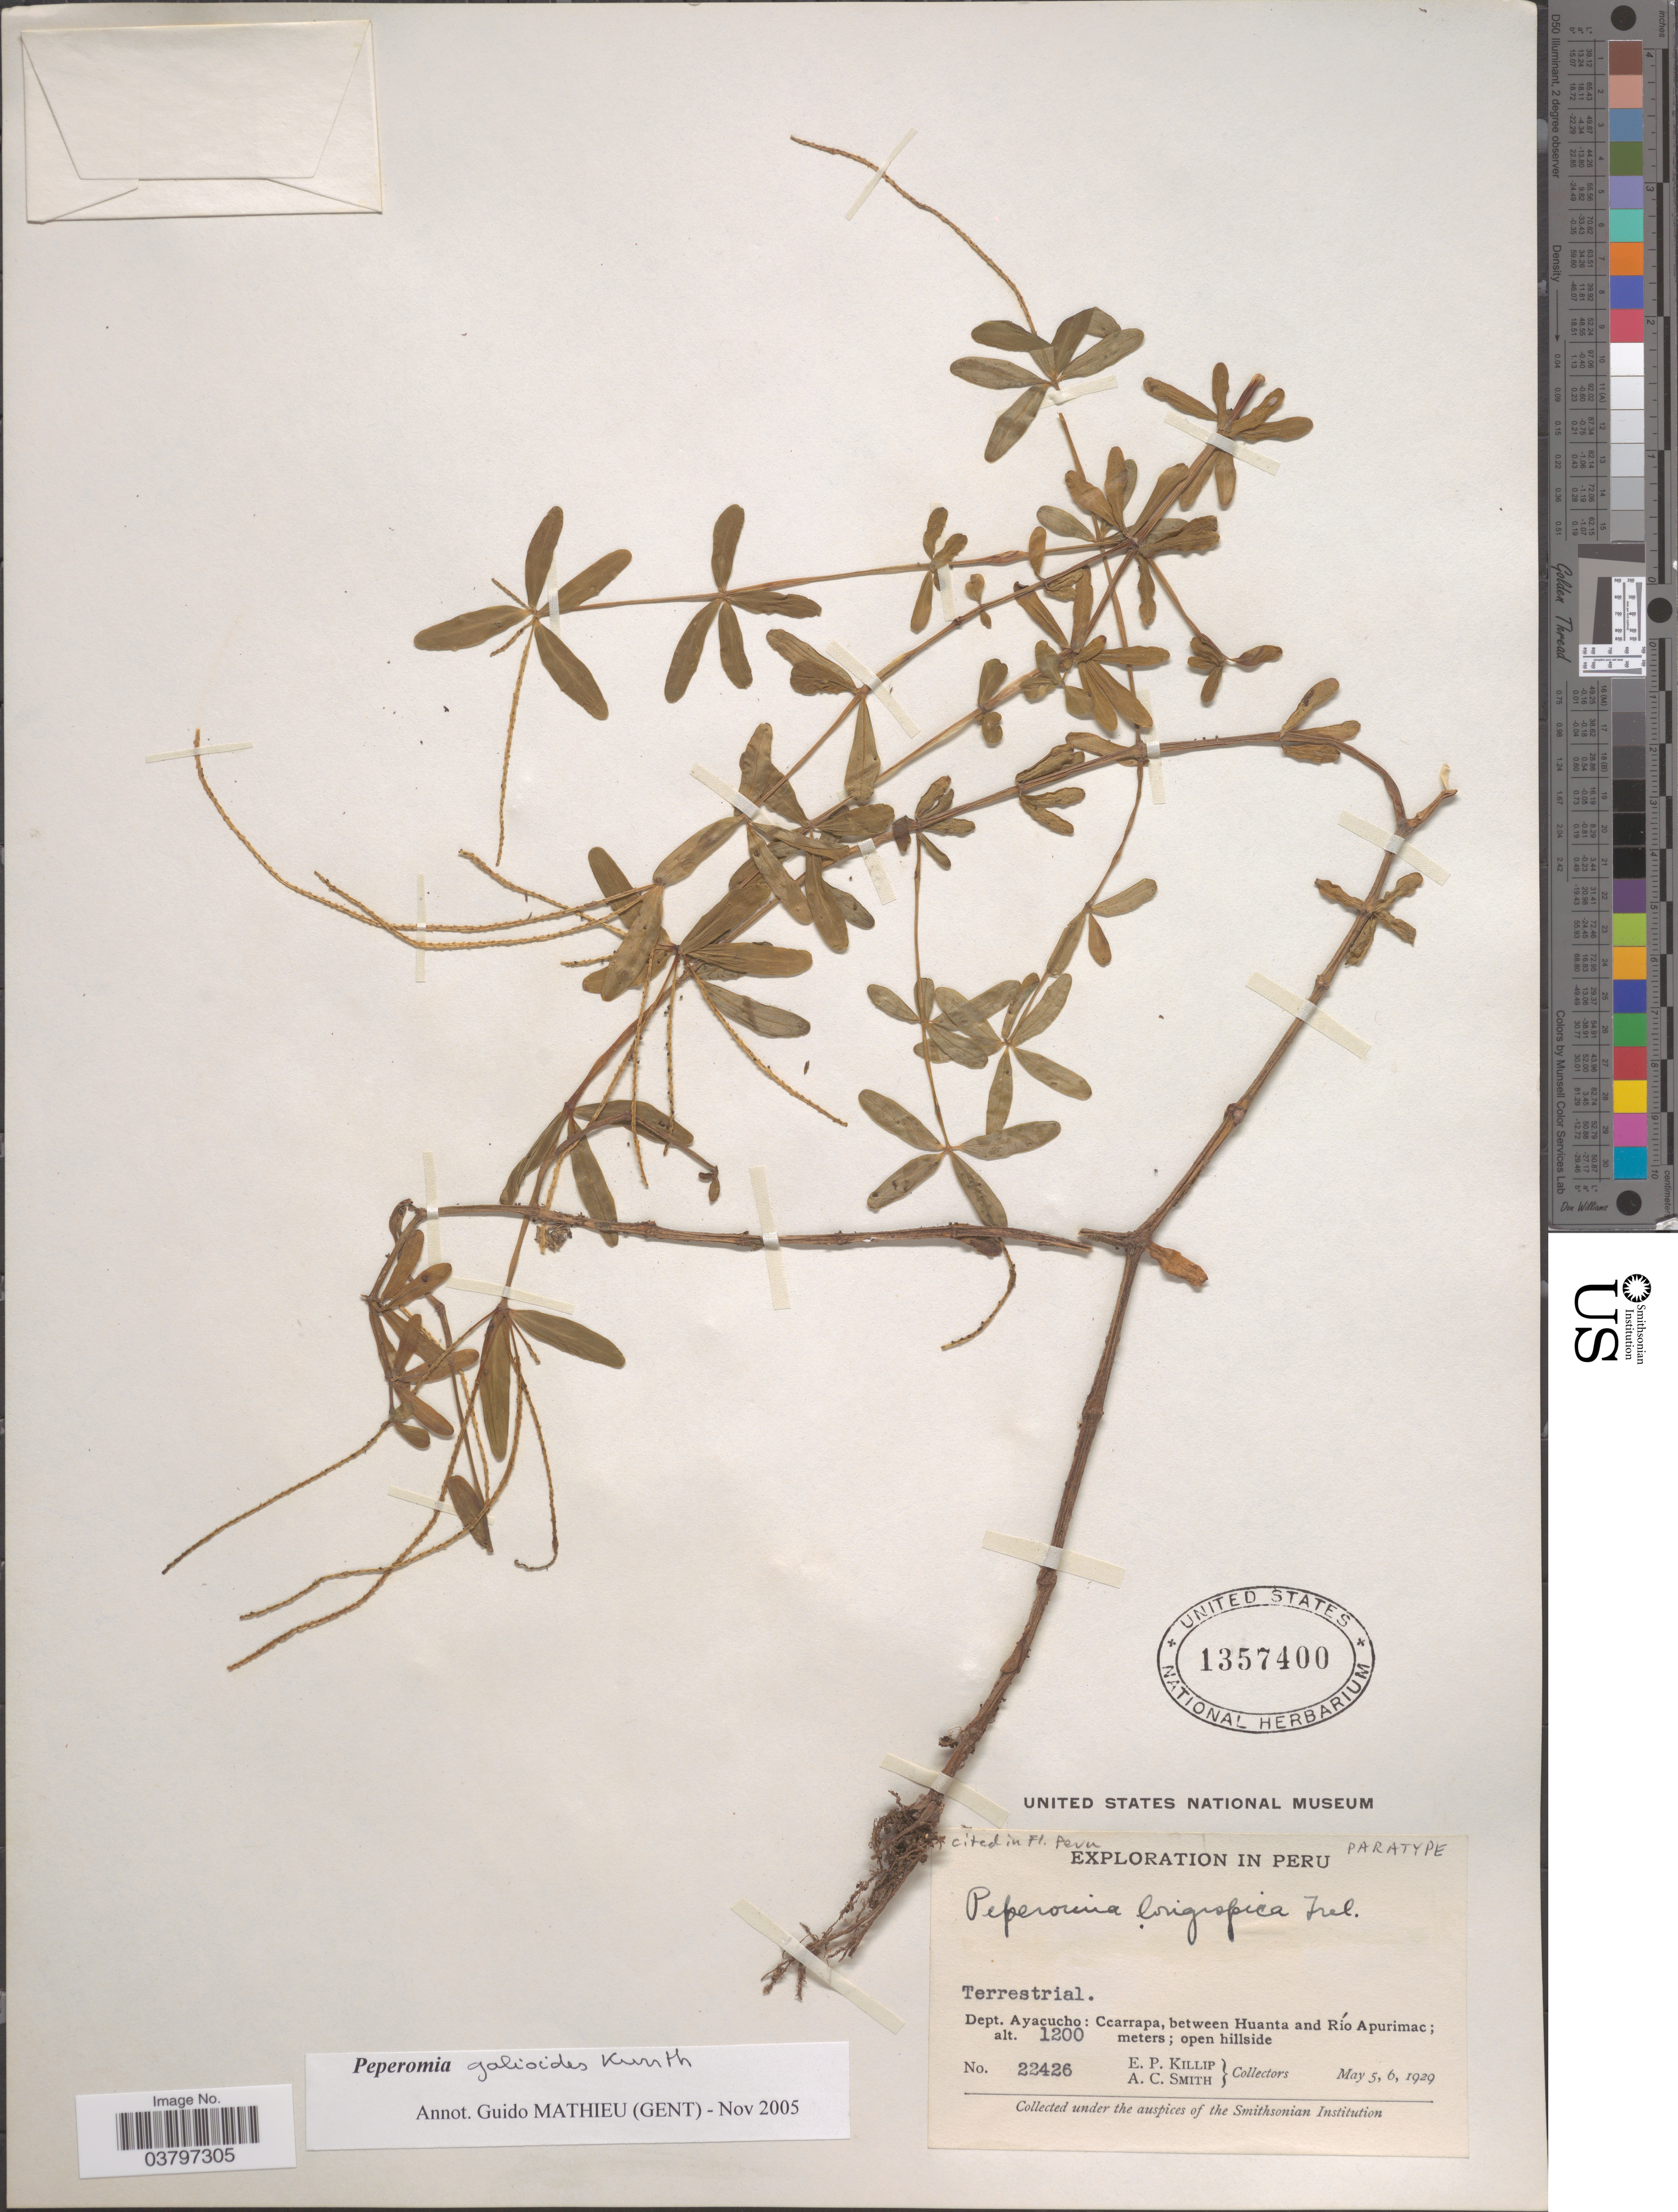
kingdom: Plantae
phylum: Tracheophyta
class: Magnoliopsida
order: Piperales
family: Piperaceae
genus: Peperomia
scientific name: Peperomia galioides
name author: Kunth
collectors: E. P. Killip & A. C. Smith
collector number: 22426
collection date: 1929-05-05/1929-05-06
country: Peru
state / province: Ayacucho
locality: Dept. Ayacucho: Ccarrapa, between Huanta and Río Apurimac.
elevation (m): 1200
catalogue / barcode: US 1357400